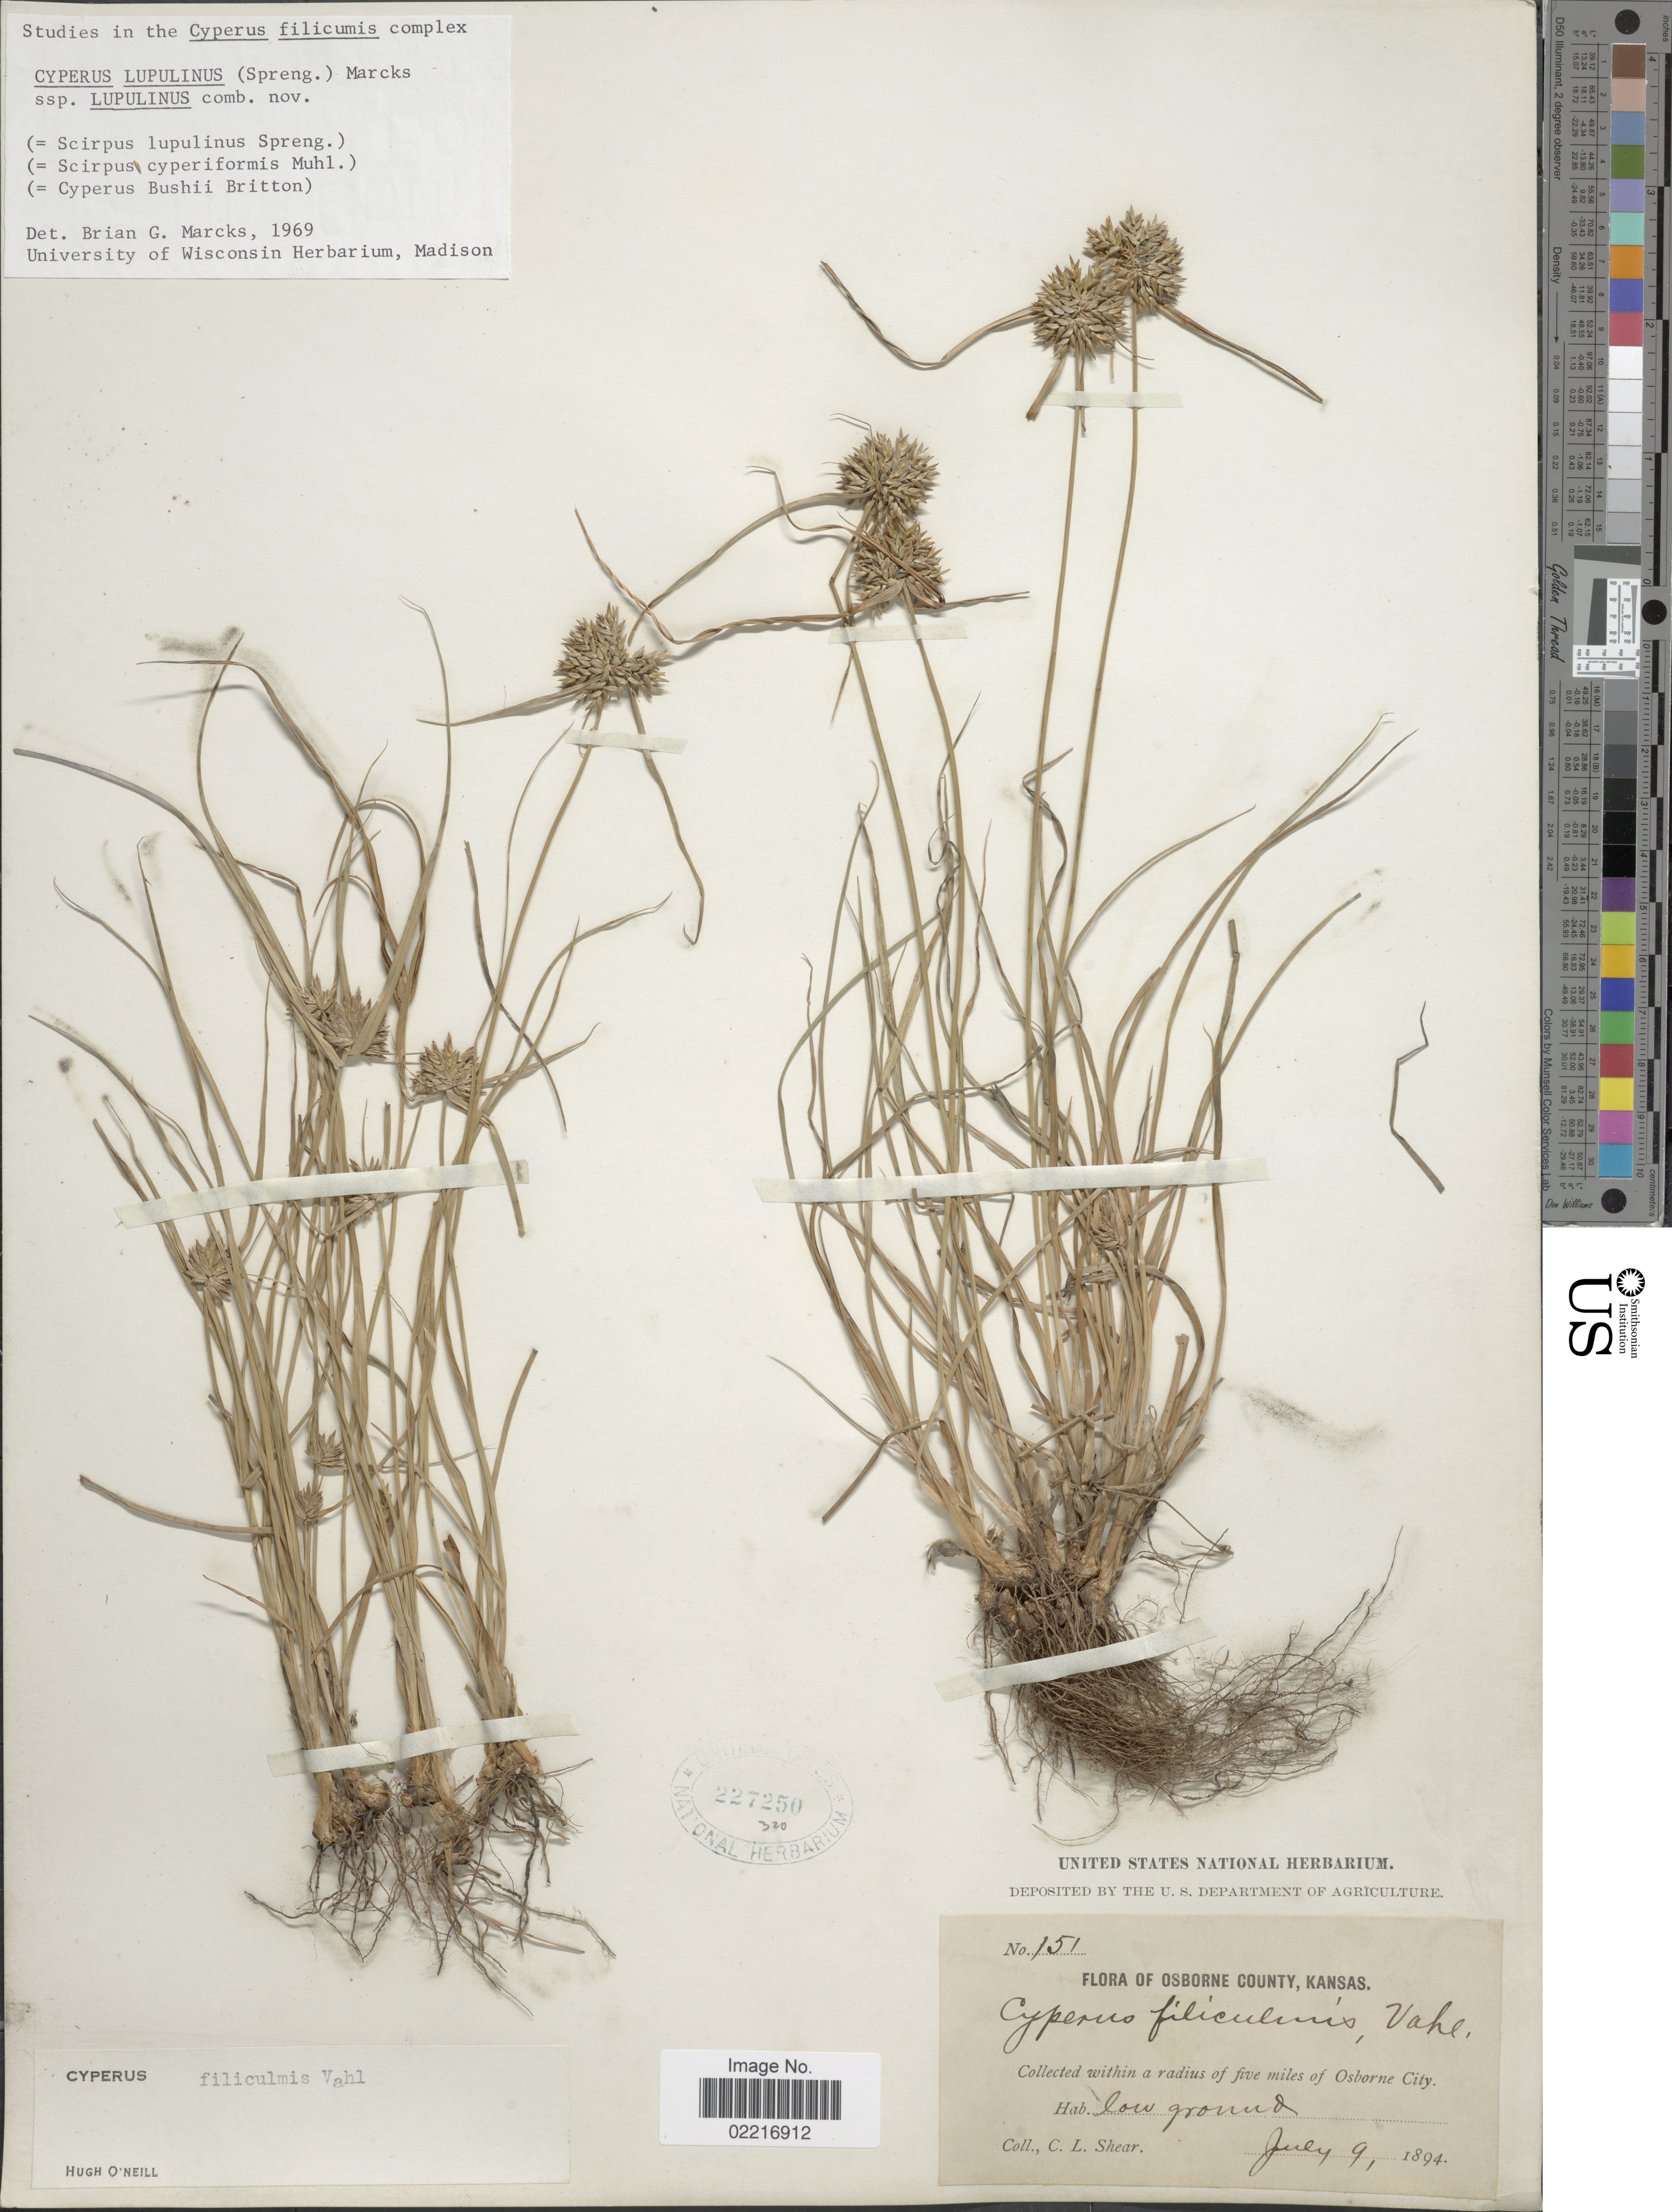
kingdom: Plantae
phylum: Tracheophyta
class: Liliopsida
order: Poales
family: Cyperaceae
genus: Cyperus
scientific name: Cyperus lupulinus subsp. lupulinus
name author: (Spreng.) Marcks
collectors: C. L. Shear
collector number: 151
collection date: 1894-07-09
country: United States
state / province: Kansas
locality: Osborne County, within a radius of five miles of Osborne City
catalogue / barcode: US 227250